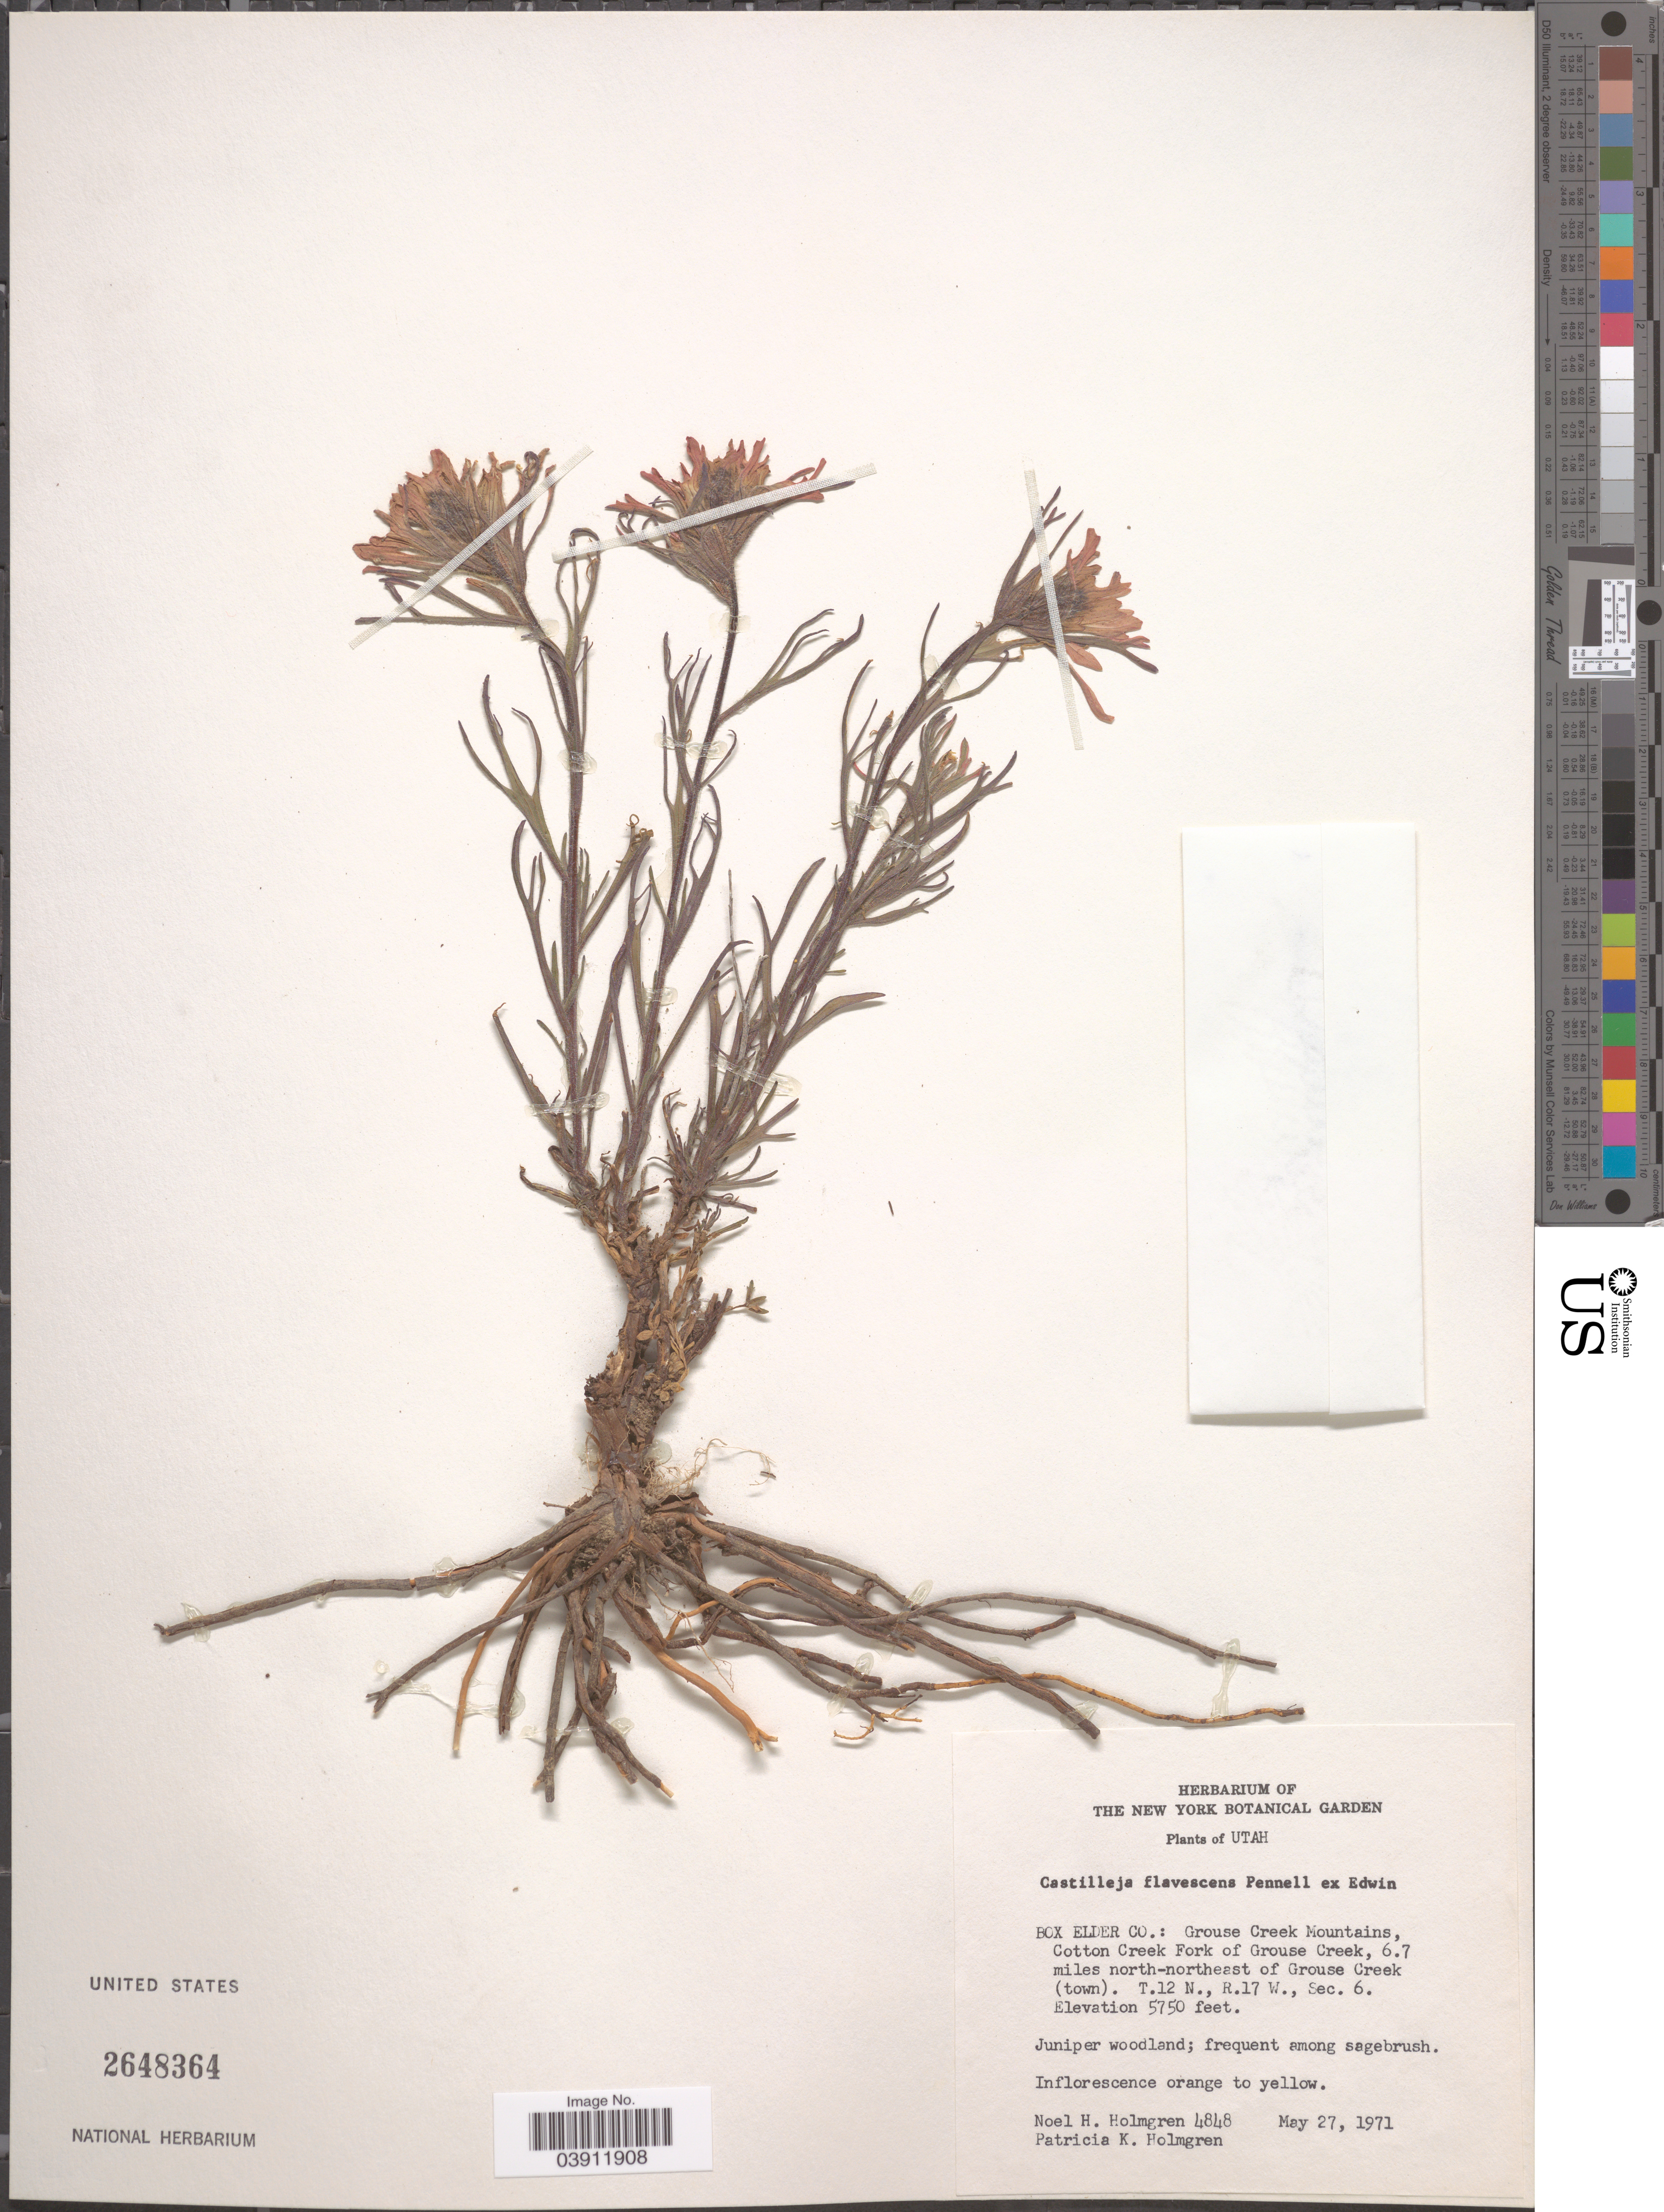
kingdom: Plantae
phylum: Tracheophyta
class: Magnoliopsida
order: Lamiales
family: Orobanchaceae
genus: Castilleja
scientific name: Castilleja flava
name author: S. Watson in C. King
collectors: N. H. Holmgren & P. K. Holmgren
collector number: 4848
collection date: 1971-05-27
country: United States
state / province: Utah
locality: Box Elder Co.: Grouse Creek Mountains, Cotton Creek Fork of Grouse Creek, 6.7 miles north-northeast of Grouse Creek(town). T.12 N., R. 17 W., Sec. 6. Juniper woodland.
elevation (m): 1753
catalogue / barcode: US 2648364